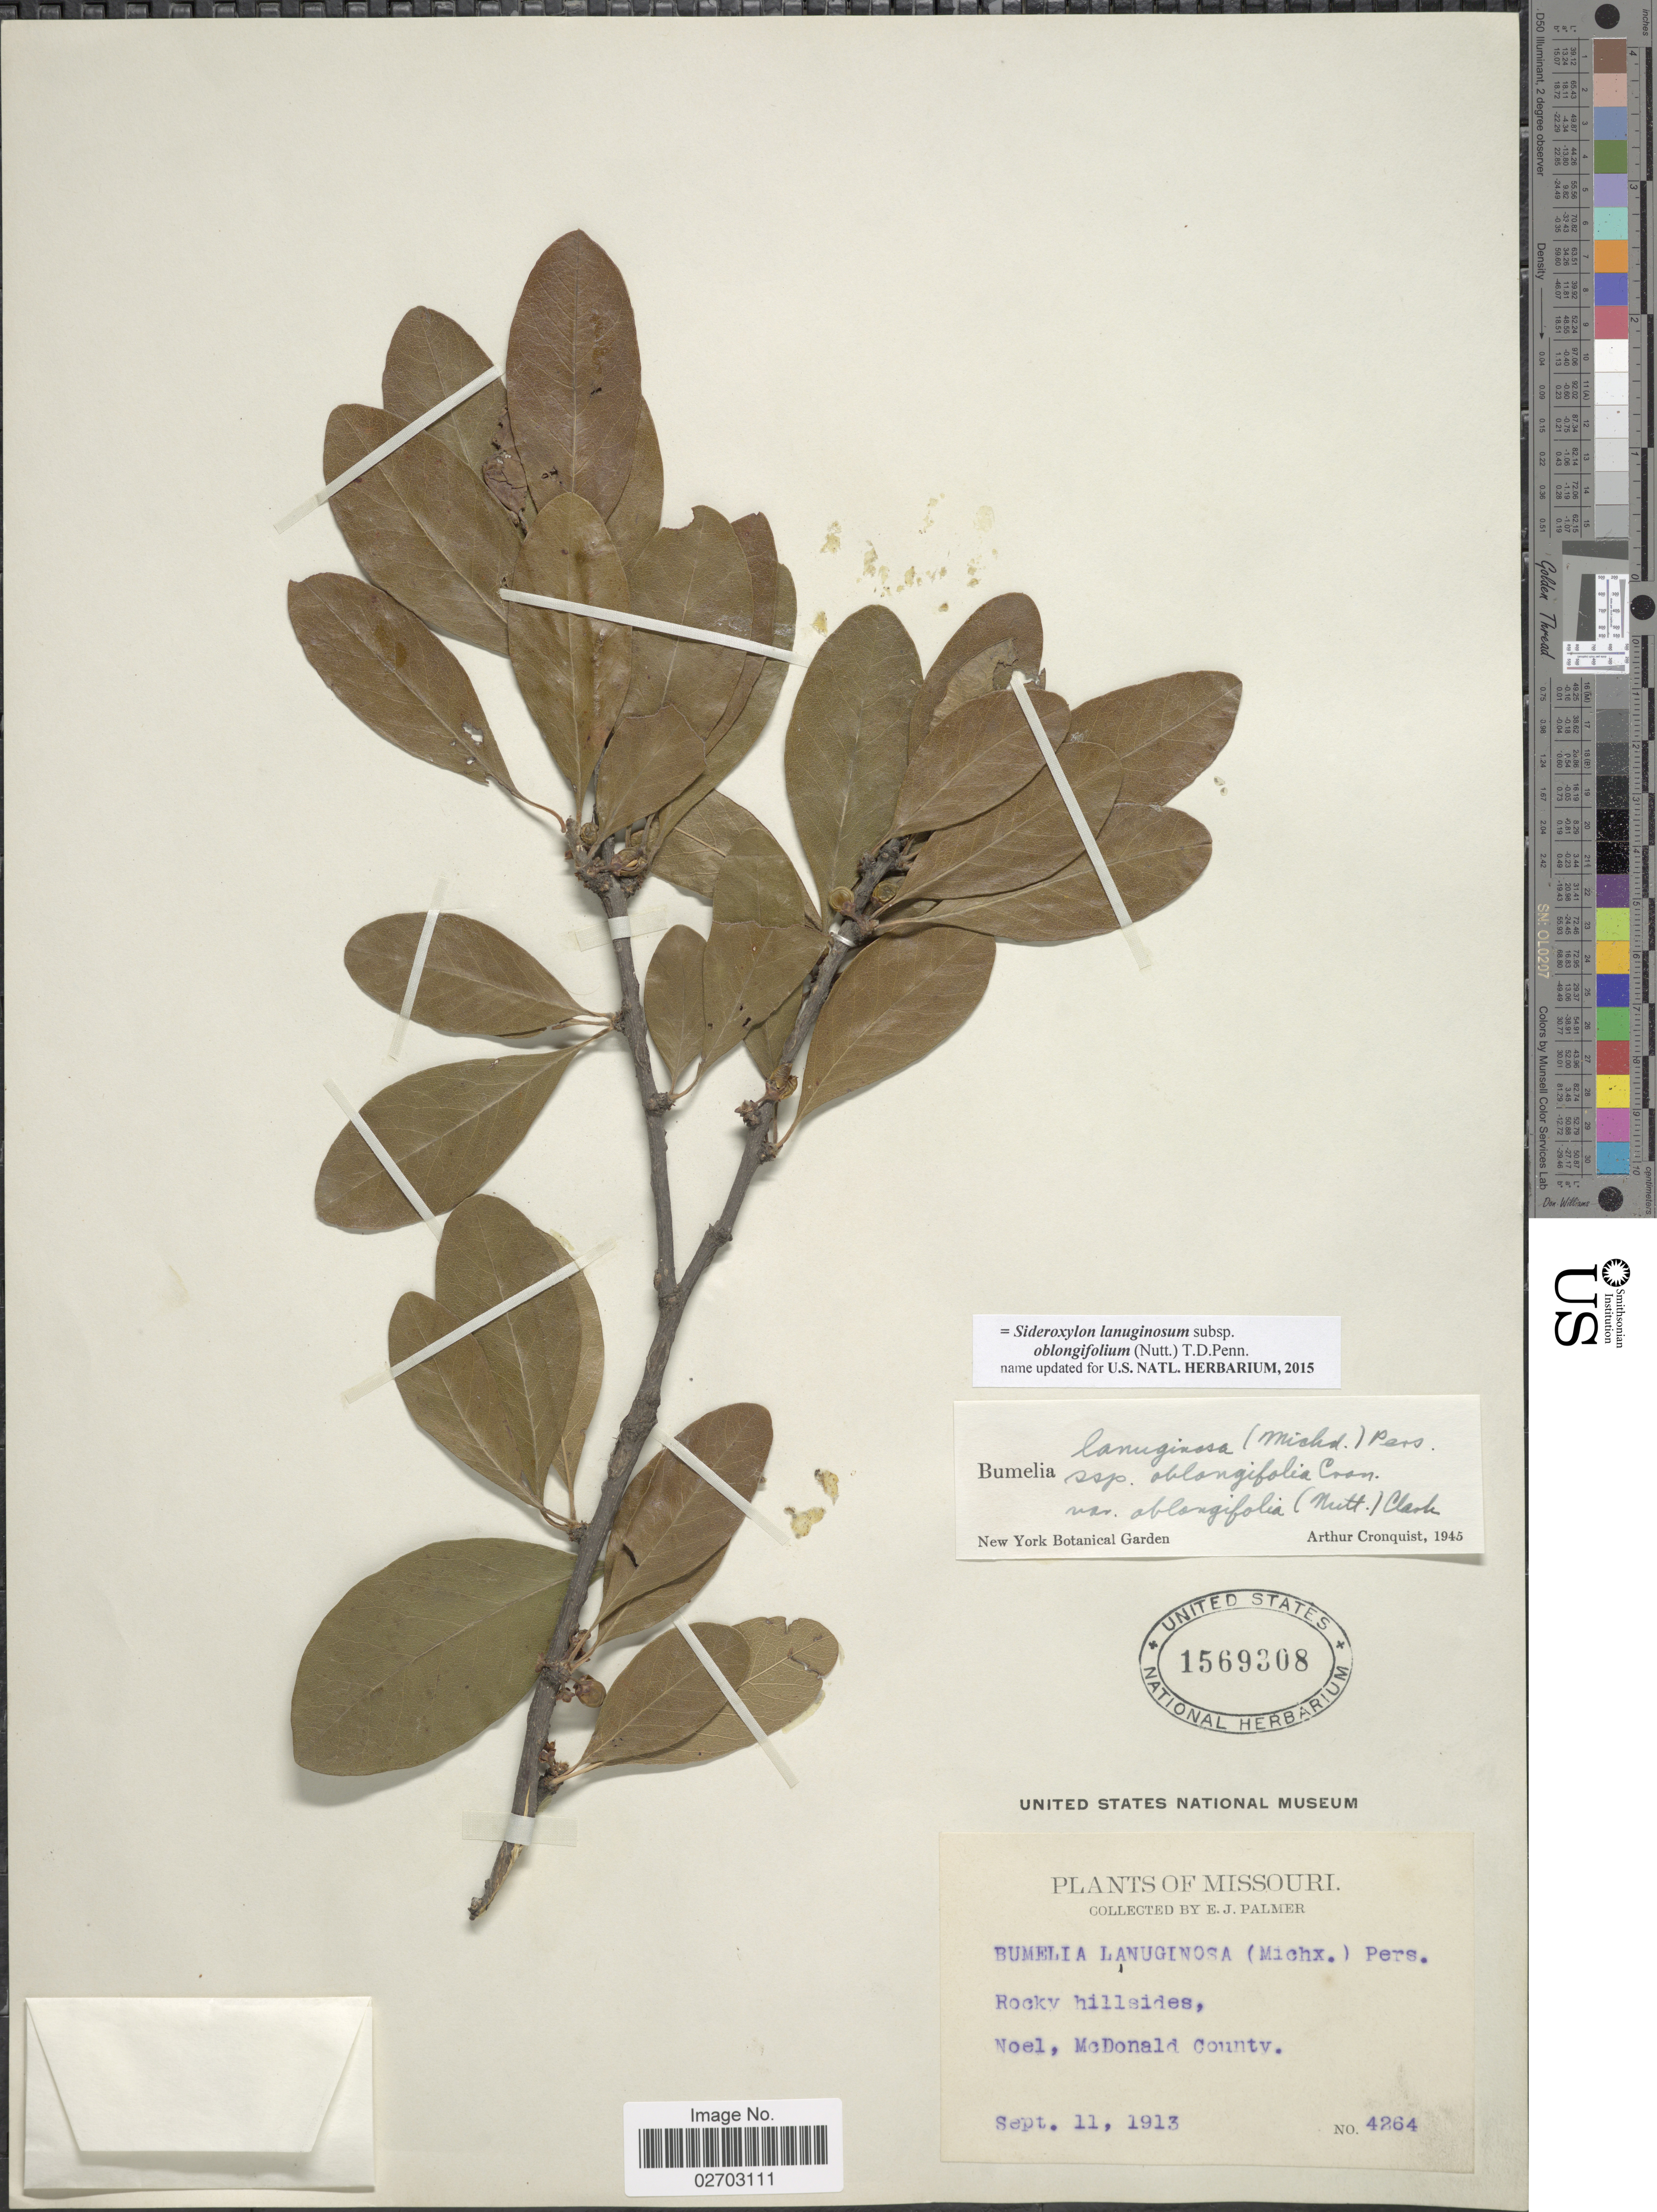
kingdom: Plantae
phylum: Tracheophyta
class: Magnoliopsida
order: Ericales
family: Sapotaceae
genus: Sideroxylon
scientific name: Sideroxylon lanuginosum subsp. oblongifolium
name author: (Nutt.) T.D. Penn.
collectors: E. J. Palmer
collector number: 4264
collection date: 1913-09-11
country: United States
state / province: Missouri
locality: Rocky hillsides, Noel, McDonald County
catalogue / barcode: US 1569308